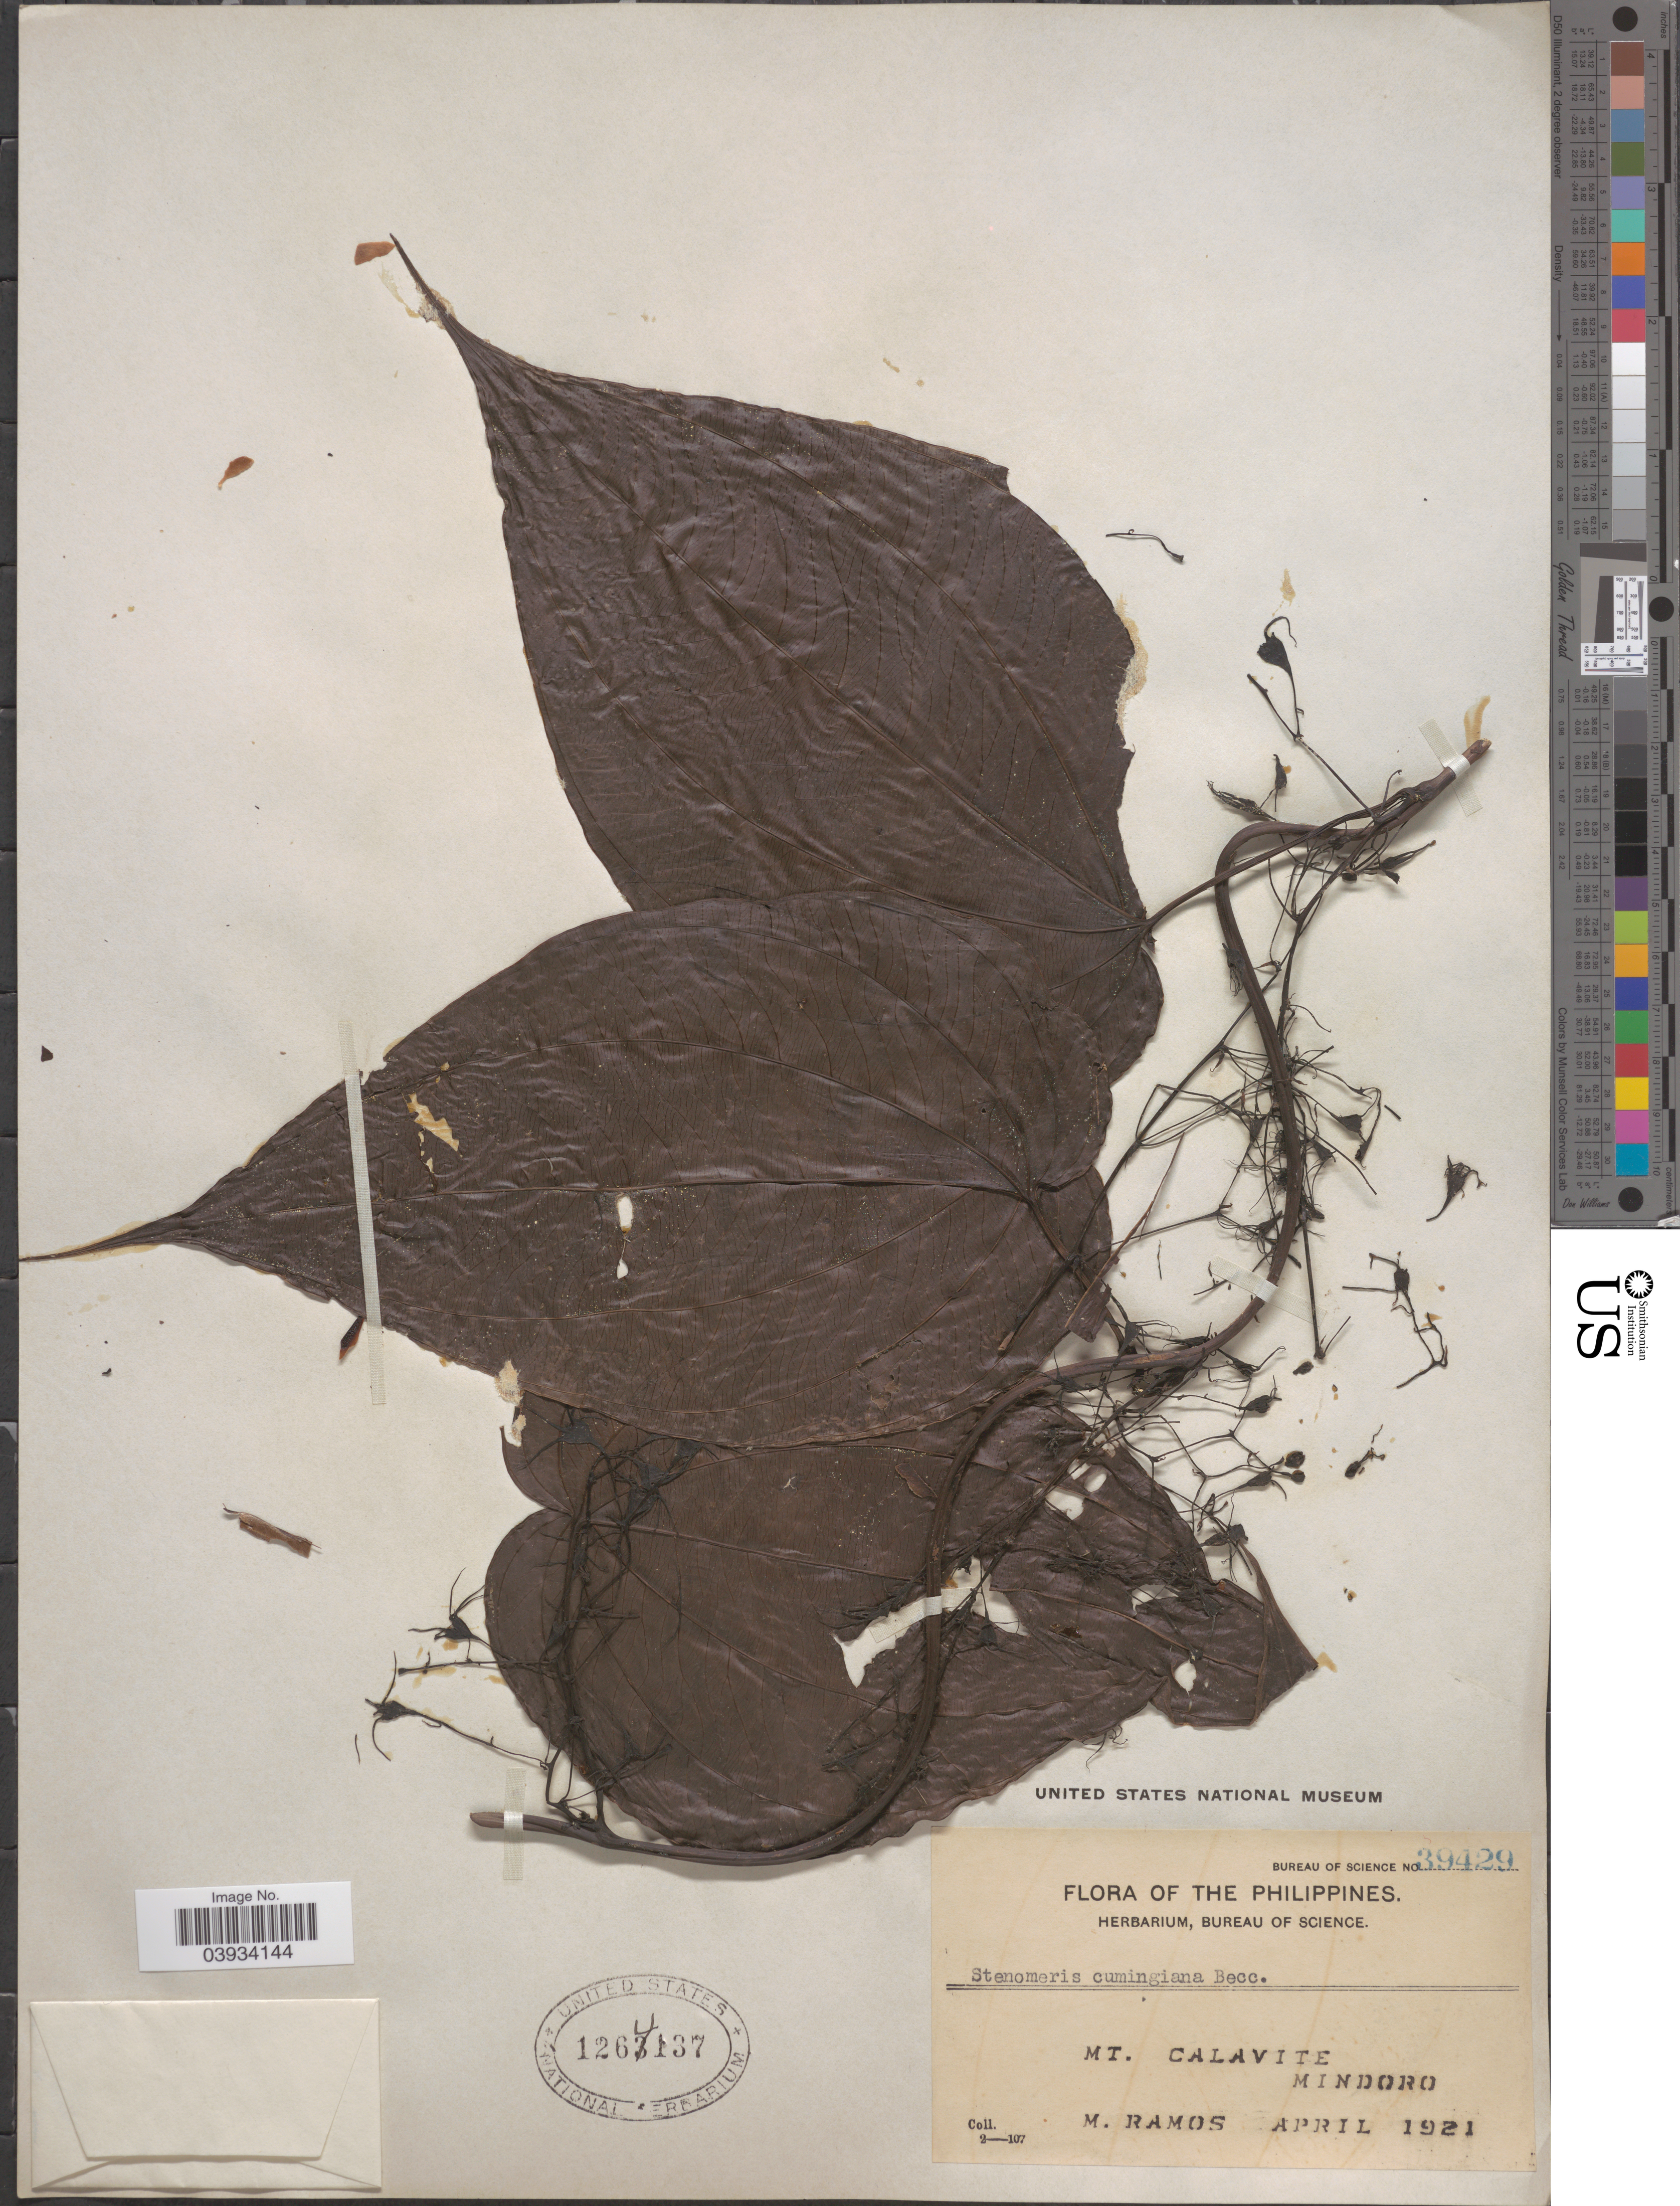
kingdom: Plantae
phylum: Tracheophyta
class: Liliopsida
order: Dioscoreales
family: Dioscoreaceae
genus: Stenomeris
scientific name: Stenomeris cumingiana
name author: Becc.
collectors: M. Ramos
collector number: Bureau of Science 39429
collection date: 1921-04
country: Philippines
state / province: Mimaropa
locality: Mt. Calavite. Mindoro.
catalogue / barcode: US 1264137